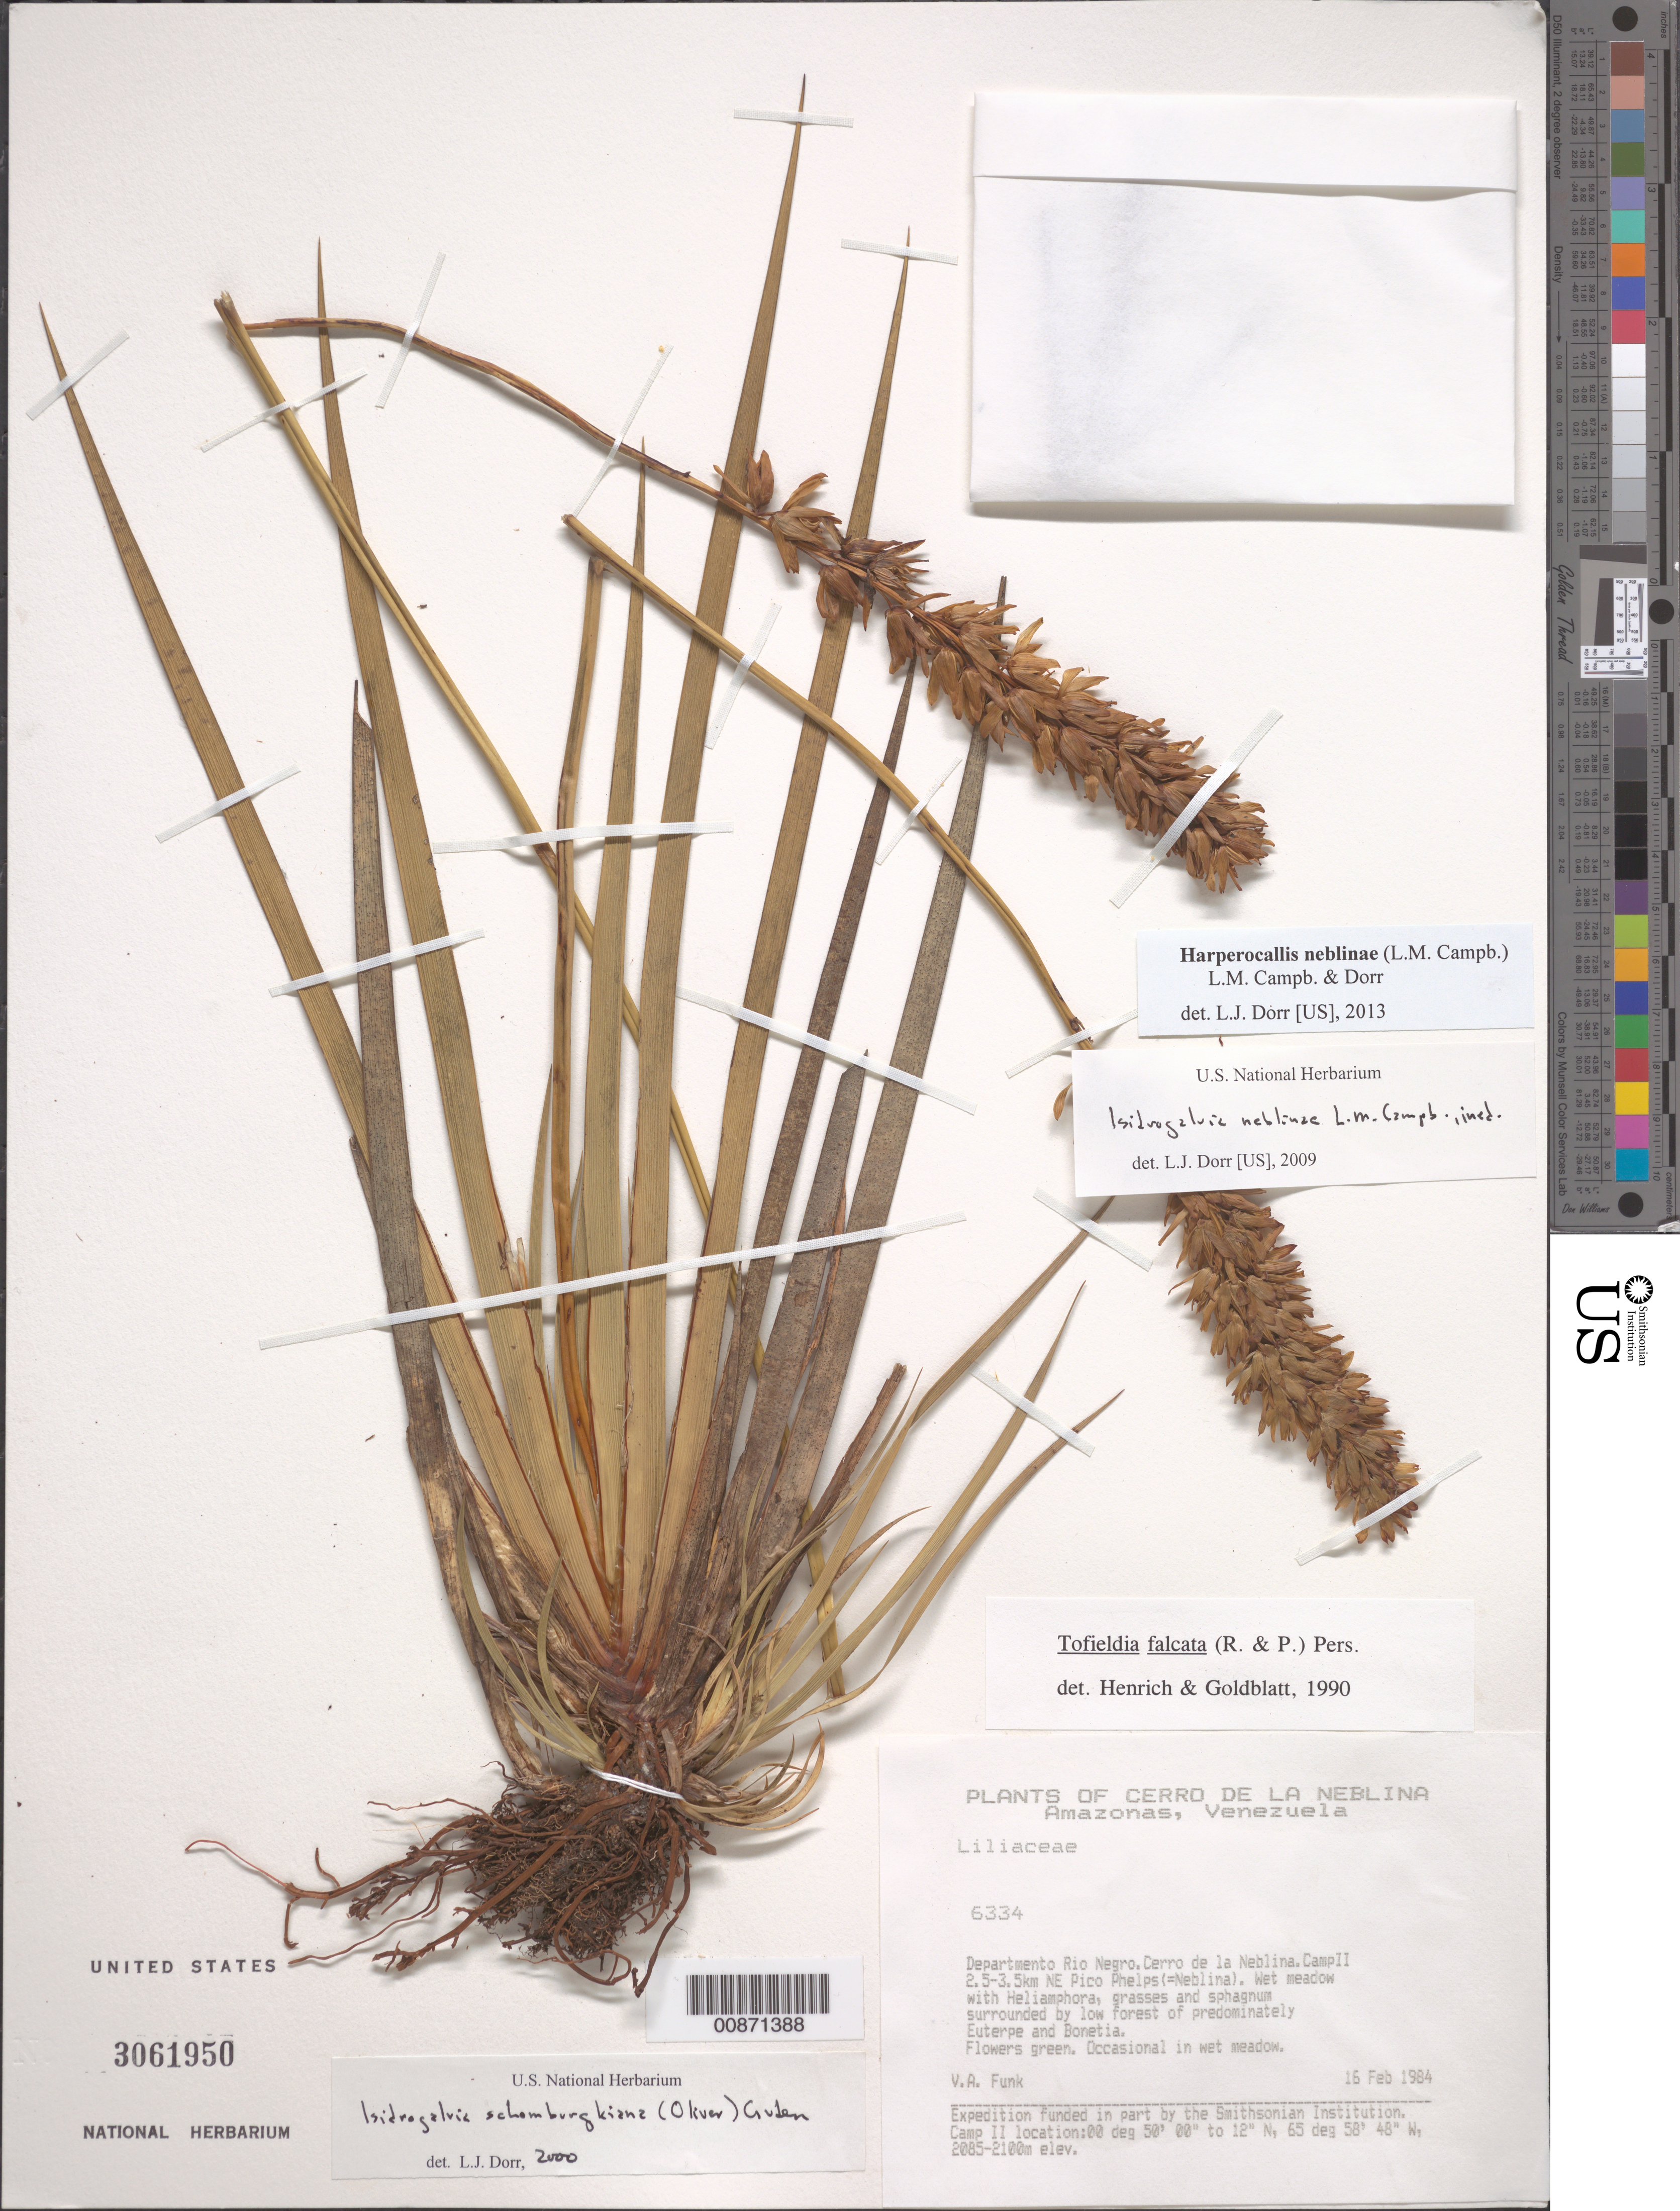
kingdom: Plantae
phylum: Tracheophyta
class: Liliopsida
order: Alismatales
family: Tofieldiaceae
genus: Harperocallis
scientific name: Harperocallis neblinae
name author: (L.M. Campb.) L.M. Campb. & Dorr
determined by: Dorr, L. J., (BOT), Smithsonian Institution - National Museum of Natural History (UNITED STATES)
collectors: V. Funk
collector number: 6334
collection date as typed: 16 Feb 1984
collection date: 1984-02-16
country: Venezuela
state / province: Amazonas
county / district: Rio Negro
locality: Cerro de la Neblina. Camp II 2.5-3.5 km NE Pico Phelps (=Neblina).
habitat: Wet meadow surrounded by forest.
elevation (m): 2085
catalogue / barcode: US 3061950